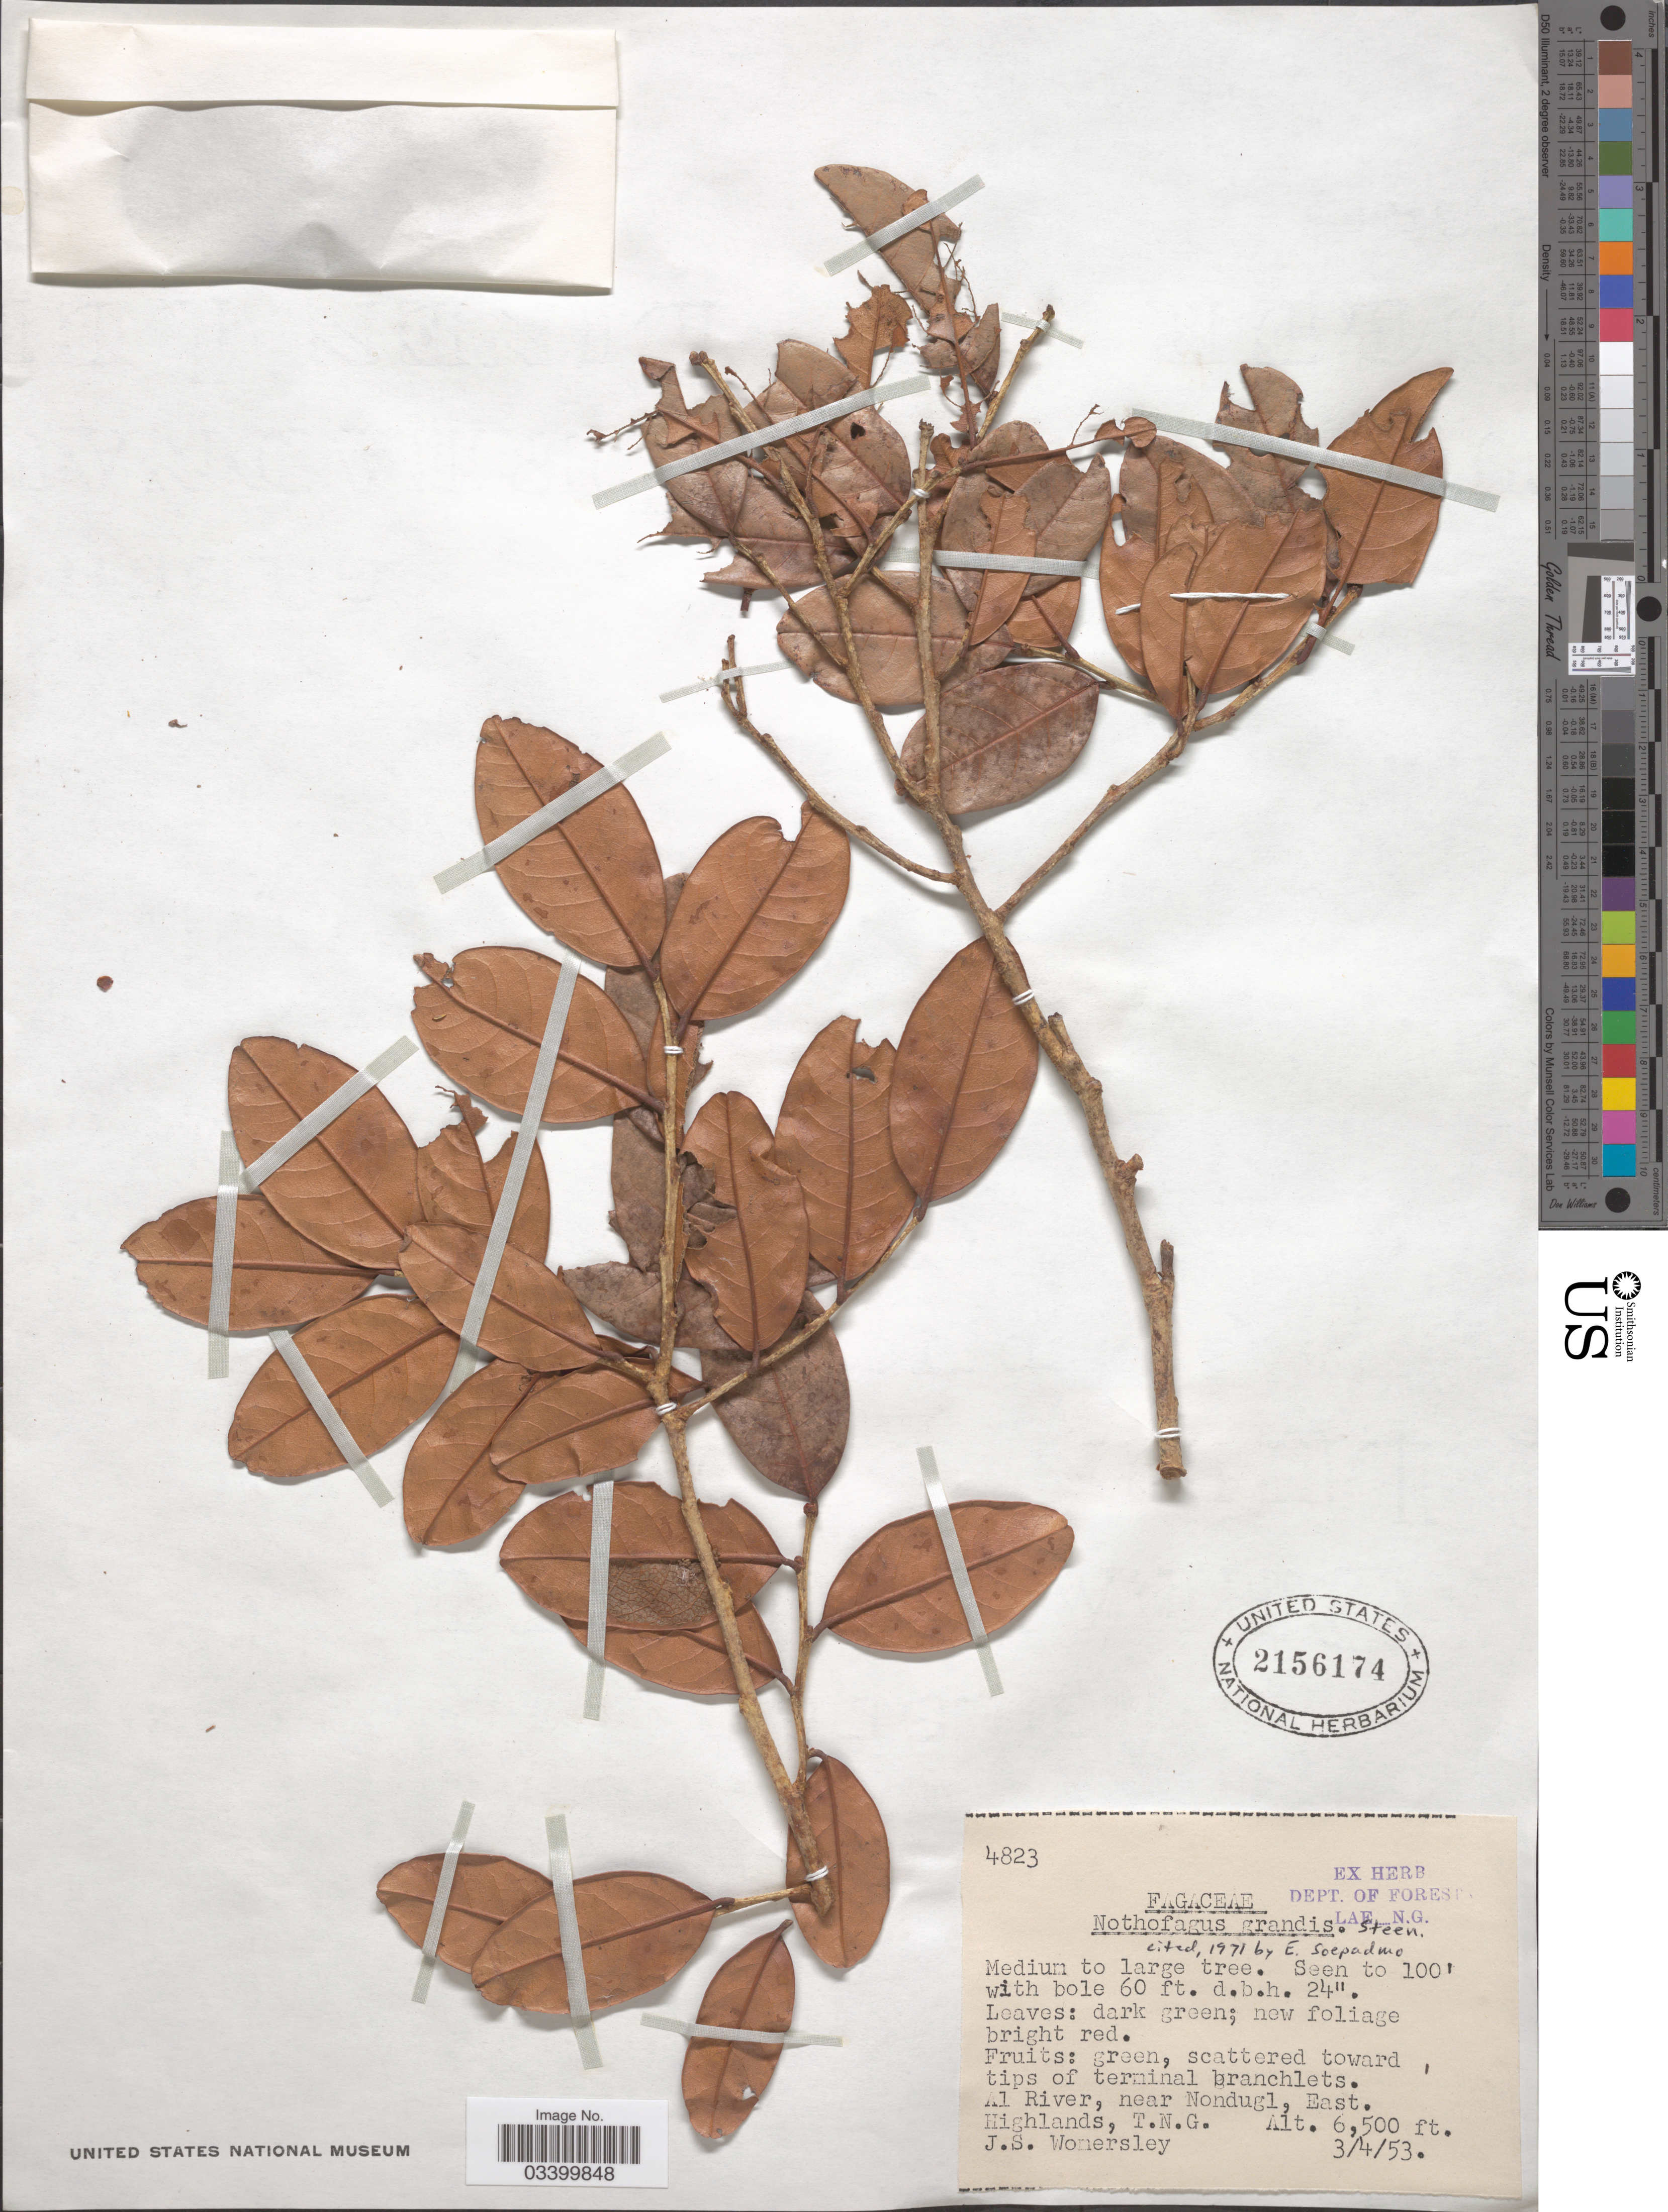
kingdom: Plantae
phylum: Tracheophyta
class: Magnoliopsida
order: Fagales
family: Nothofagaceae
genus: Nothofagus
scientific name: Nothofagus grandis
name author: Steenis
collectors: J. S. Womersley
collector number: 4823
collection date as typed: Transcribed d/m/y: 3/4/53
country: Papua New Guinea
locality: Al River, near Nondugl, East. Highlands, T.N.G.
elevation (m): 1981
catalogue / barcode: US 2156174